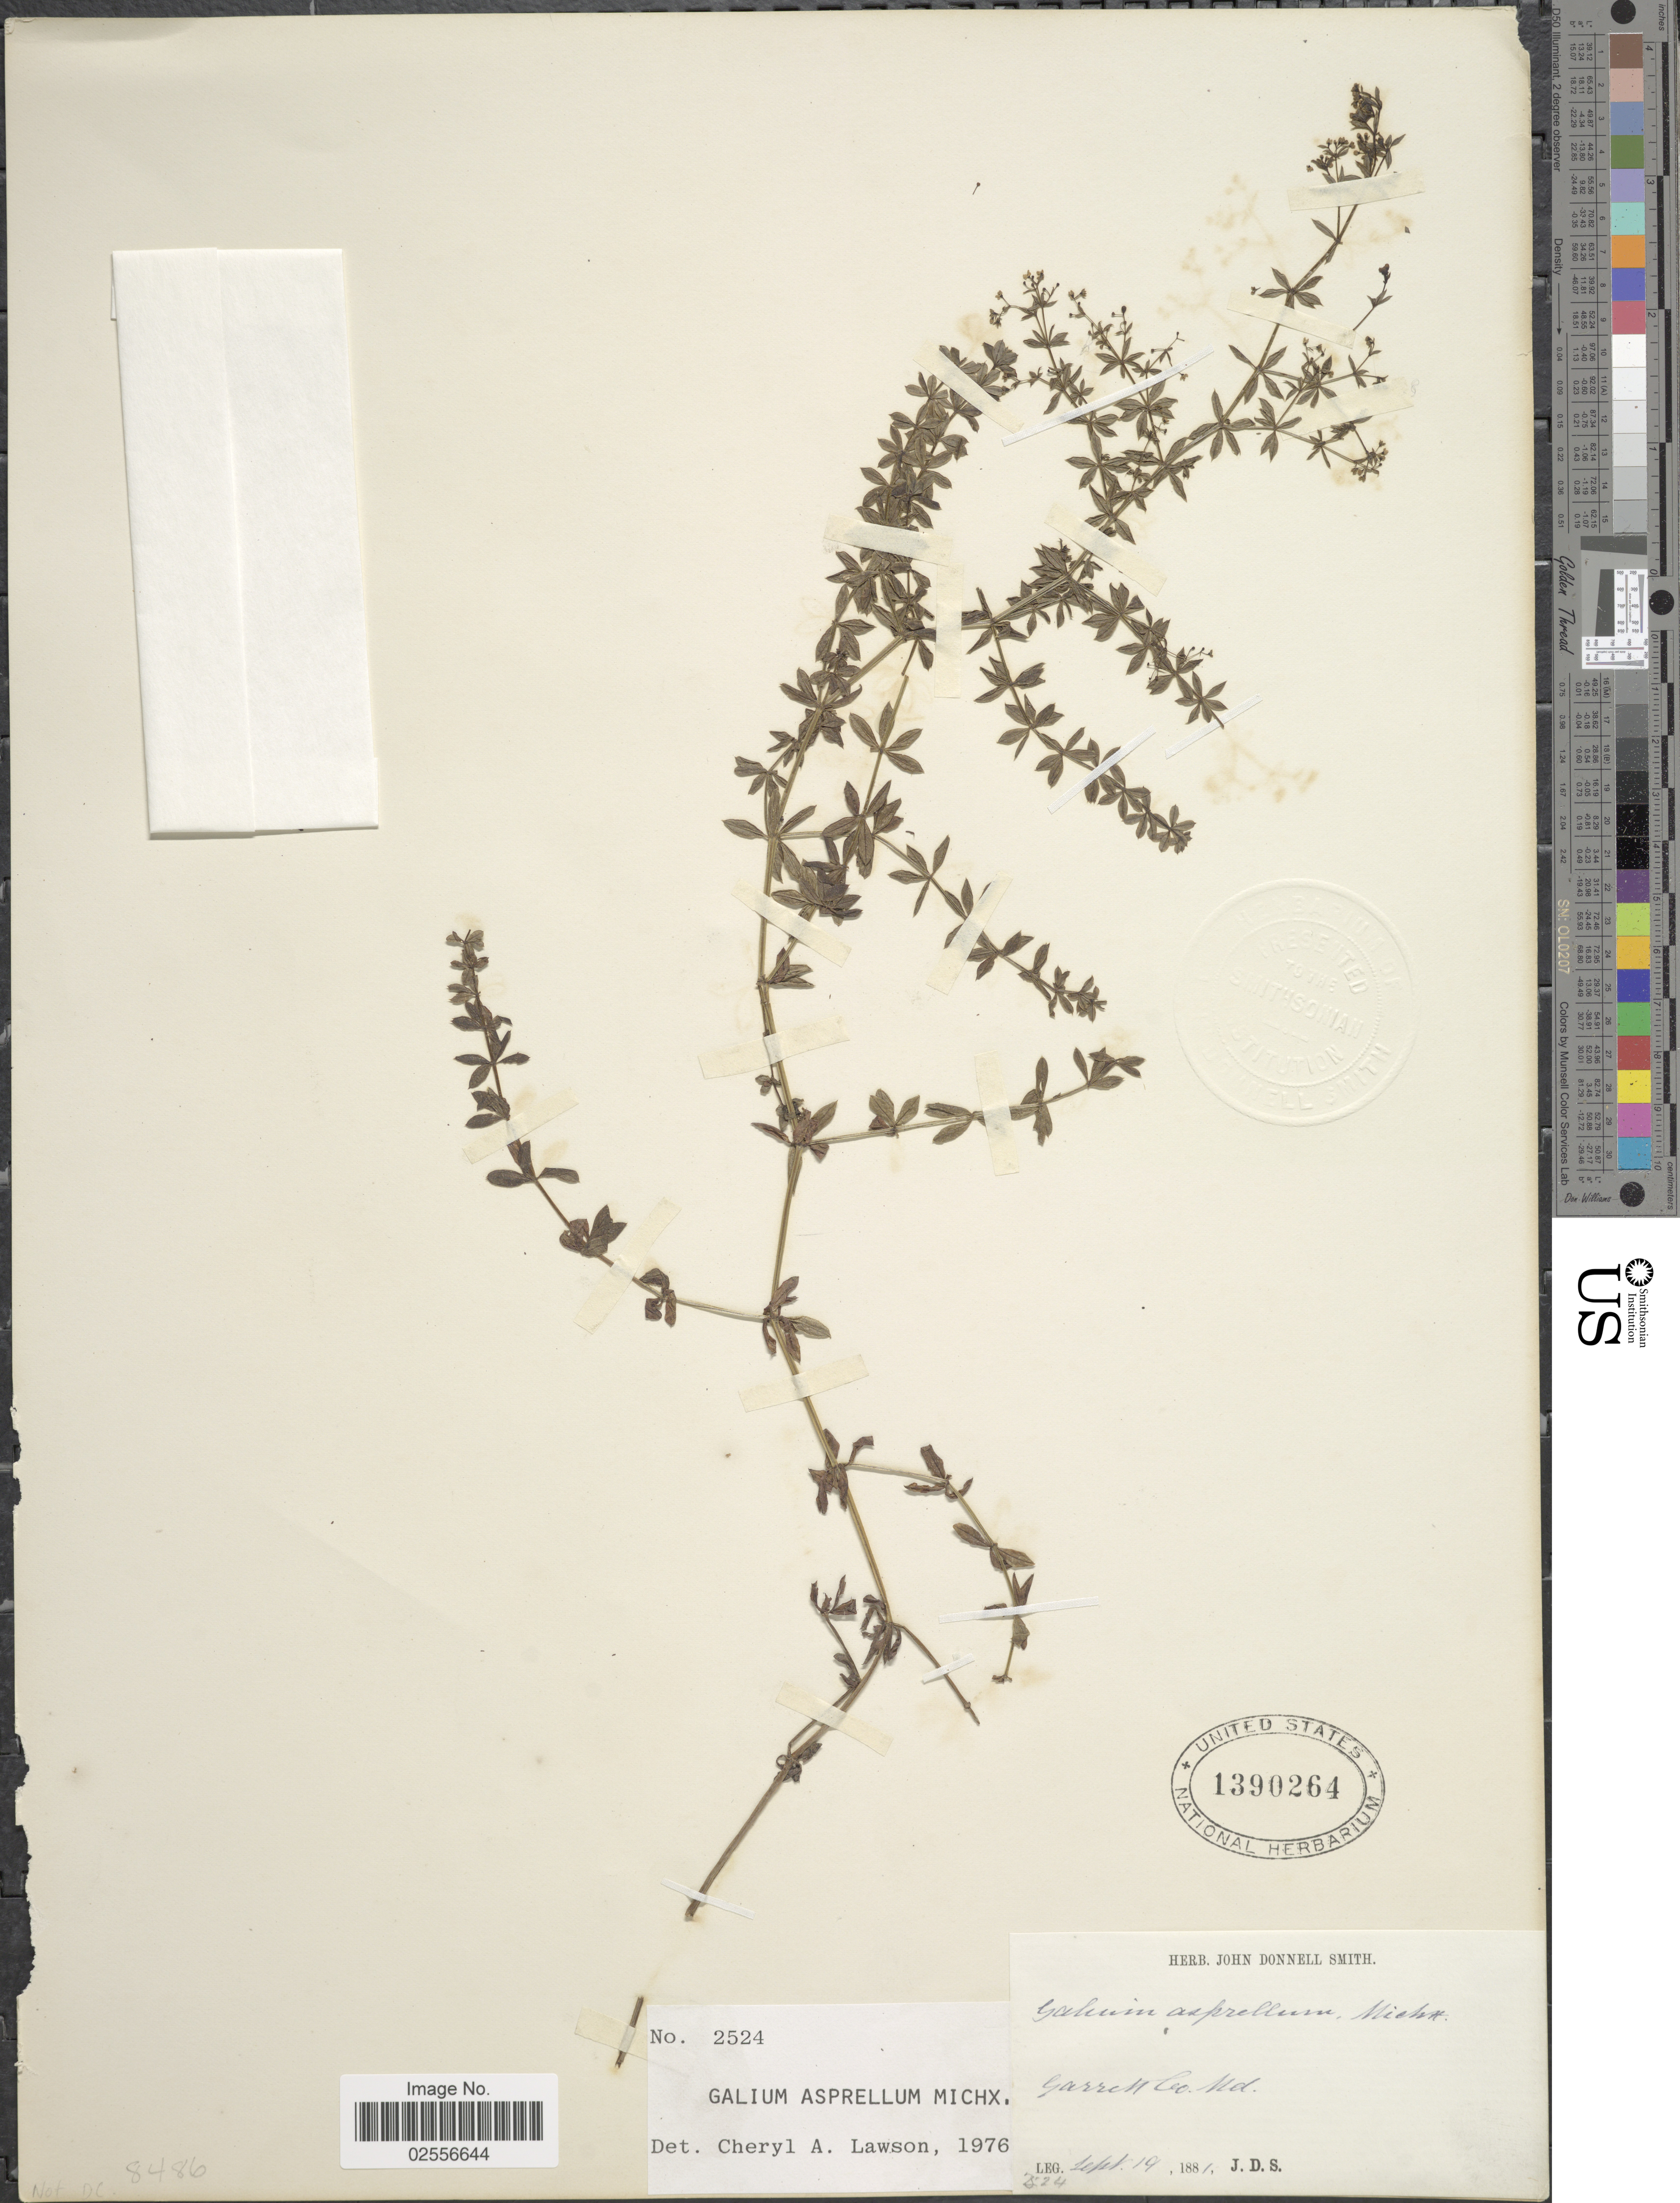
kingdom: Plantae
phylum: Tracheophyta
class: Magnoliopsida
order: Gentianales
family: Rubiaceae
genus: Galium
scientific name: Galium asprellum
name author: Michx.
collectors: J. Donnell Smith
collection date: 1881-09-19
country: United States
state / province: Maryland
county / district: Garrett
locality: Garrett Co.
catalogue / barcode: US 1390264